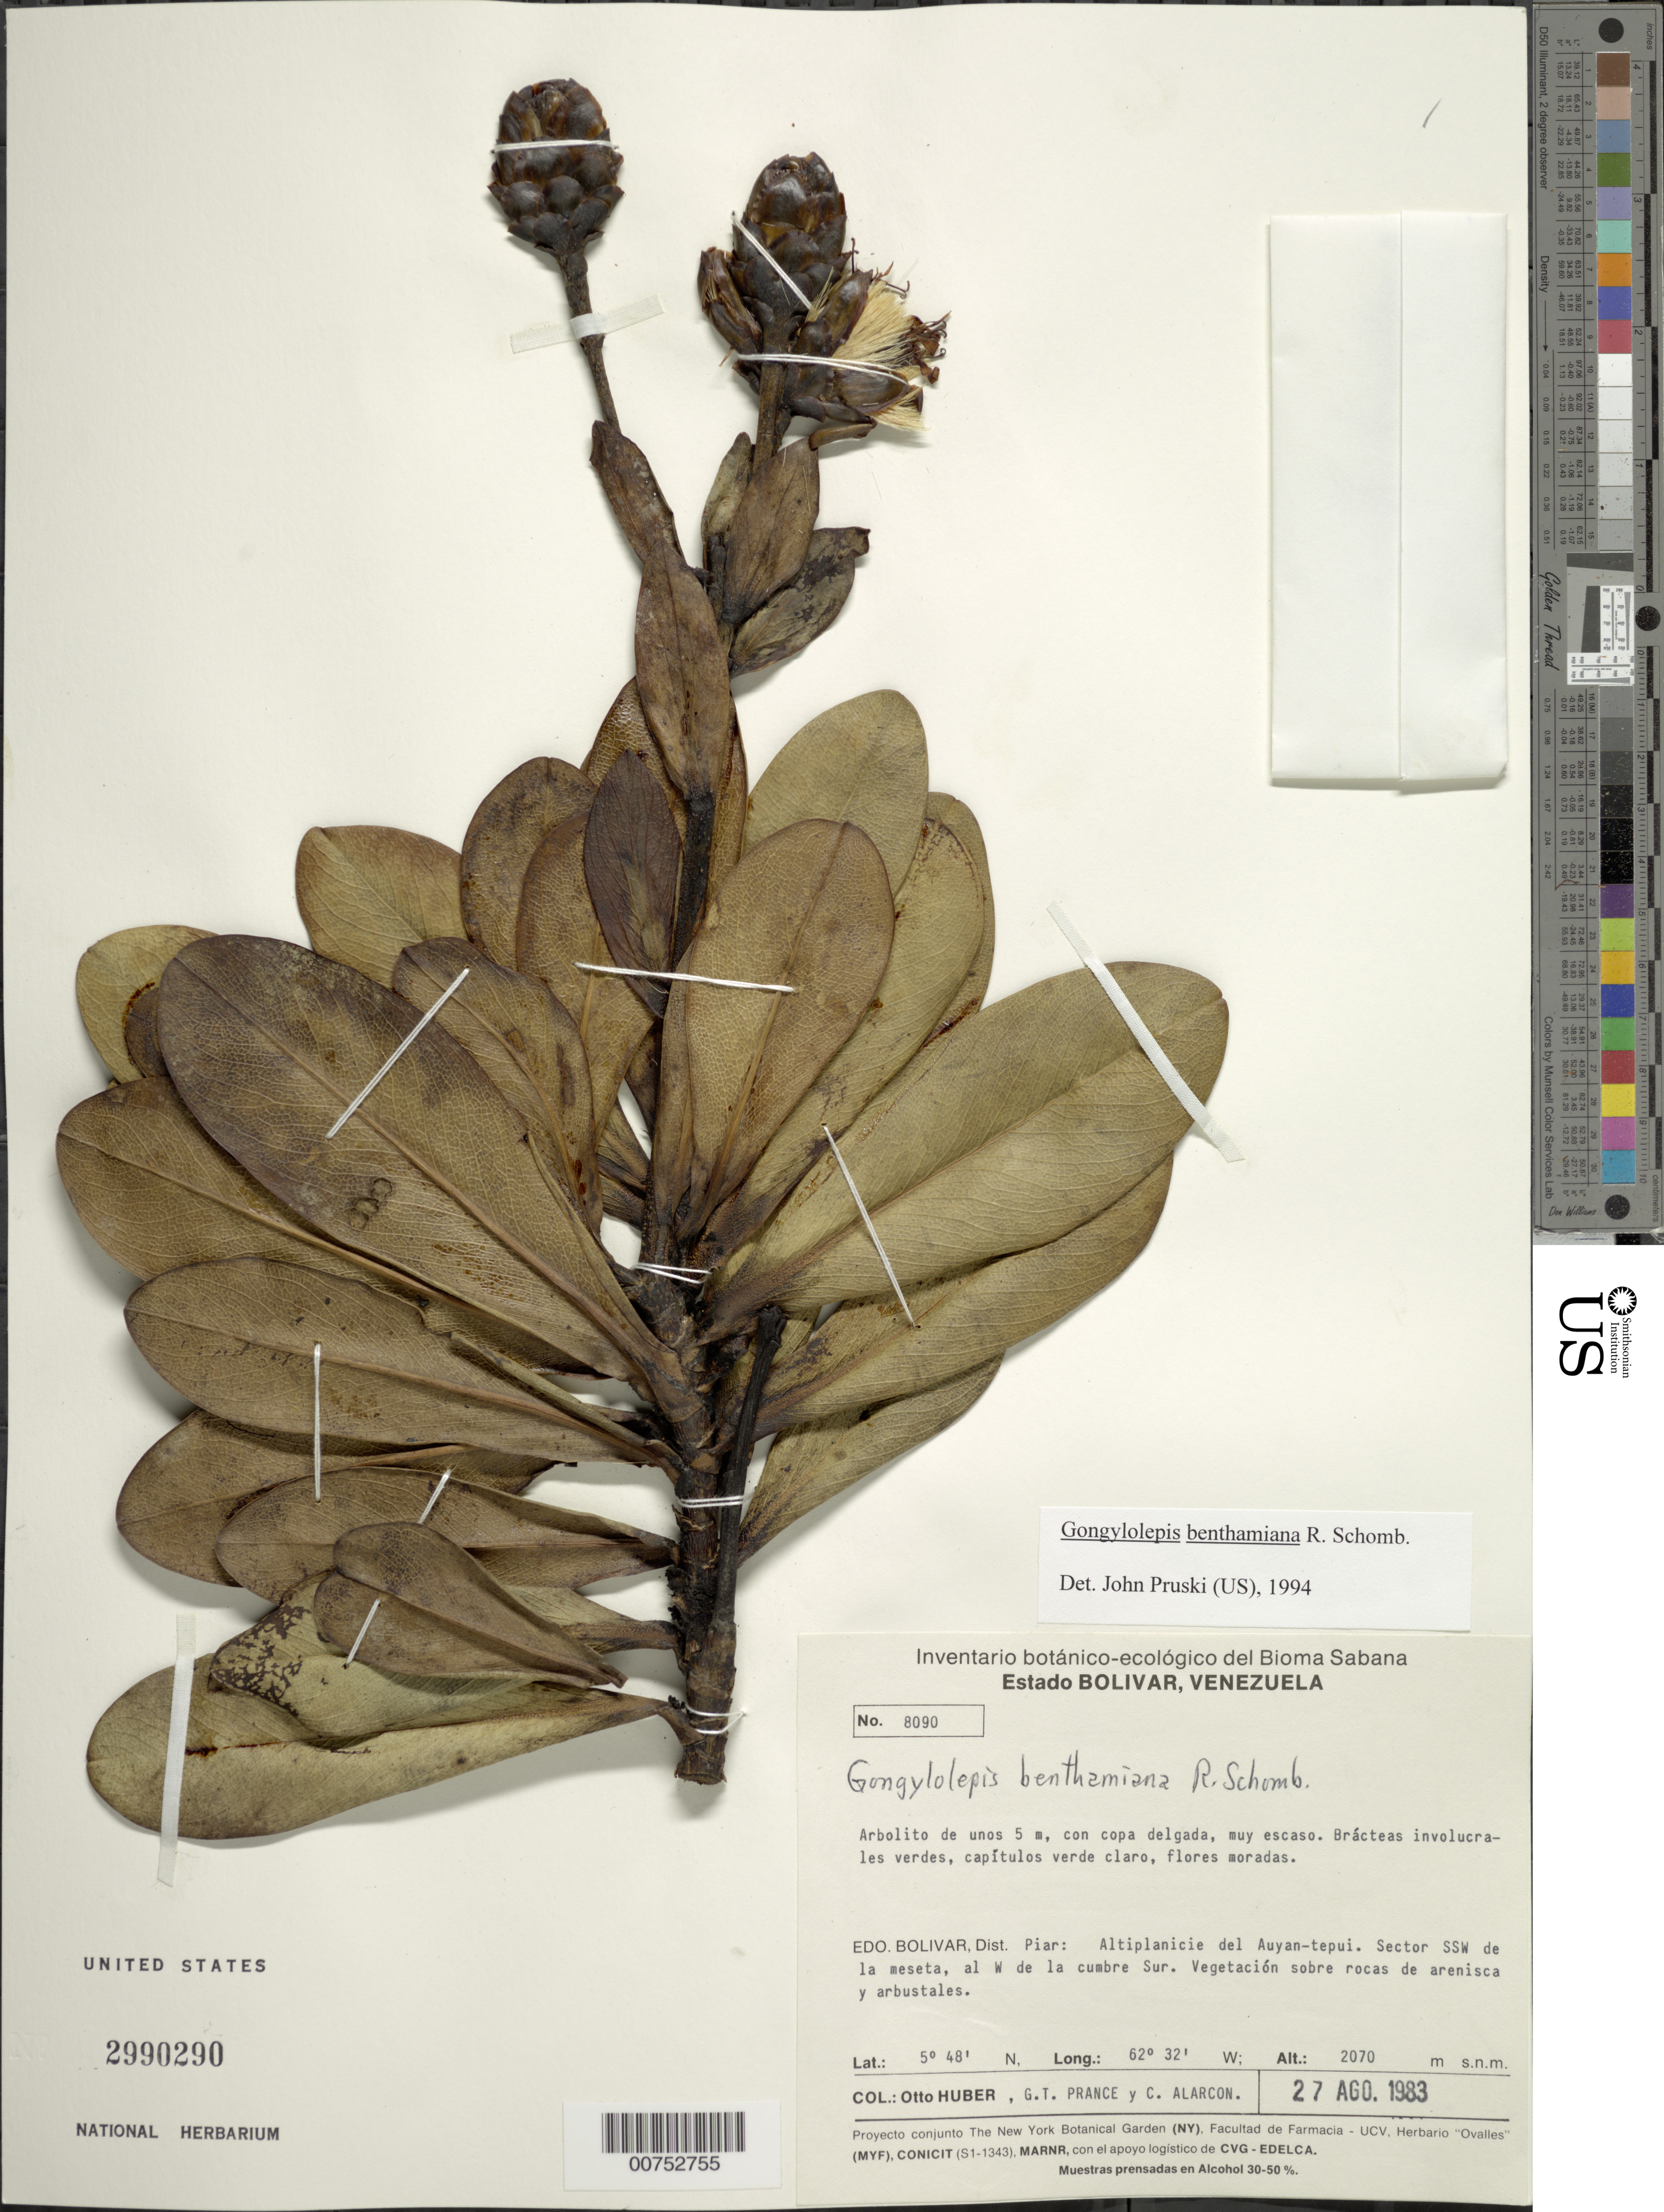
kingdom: Plantae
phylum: Tracheophyta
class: Magnoliopsida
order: Asterales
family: Asteraceae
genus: Gongylolepis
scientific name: Gongylolepis benthamiana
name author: R.H. Schomb.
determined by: Pruski, J. F.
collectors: O. Huber, G. T. Prance & C. Alarcon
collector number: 8090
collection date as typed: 27-Aug-83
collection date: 1983-08-27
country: Venezuela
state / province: Bolívar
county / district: Piar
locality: Auyan-tepuí, sect. SSW de la meseta, al W de la cumbre sur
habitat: Meseta con vegetation sobre roca de arenisca y arbustales.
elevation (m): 2070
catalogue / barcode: US 2990290